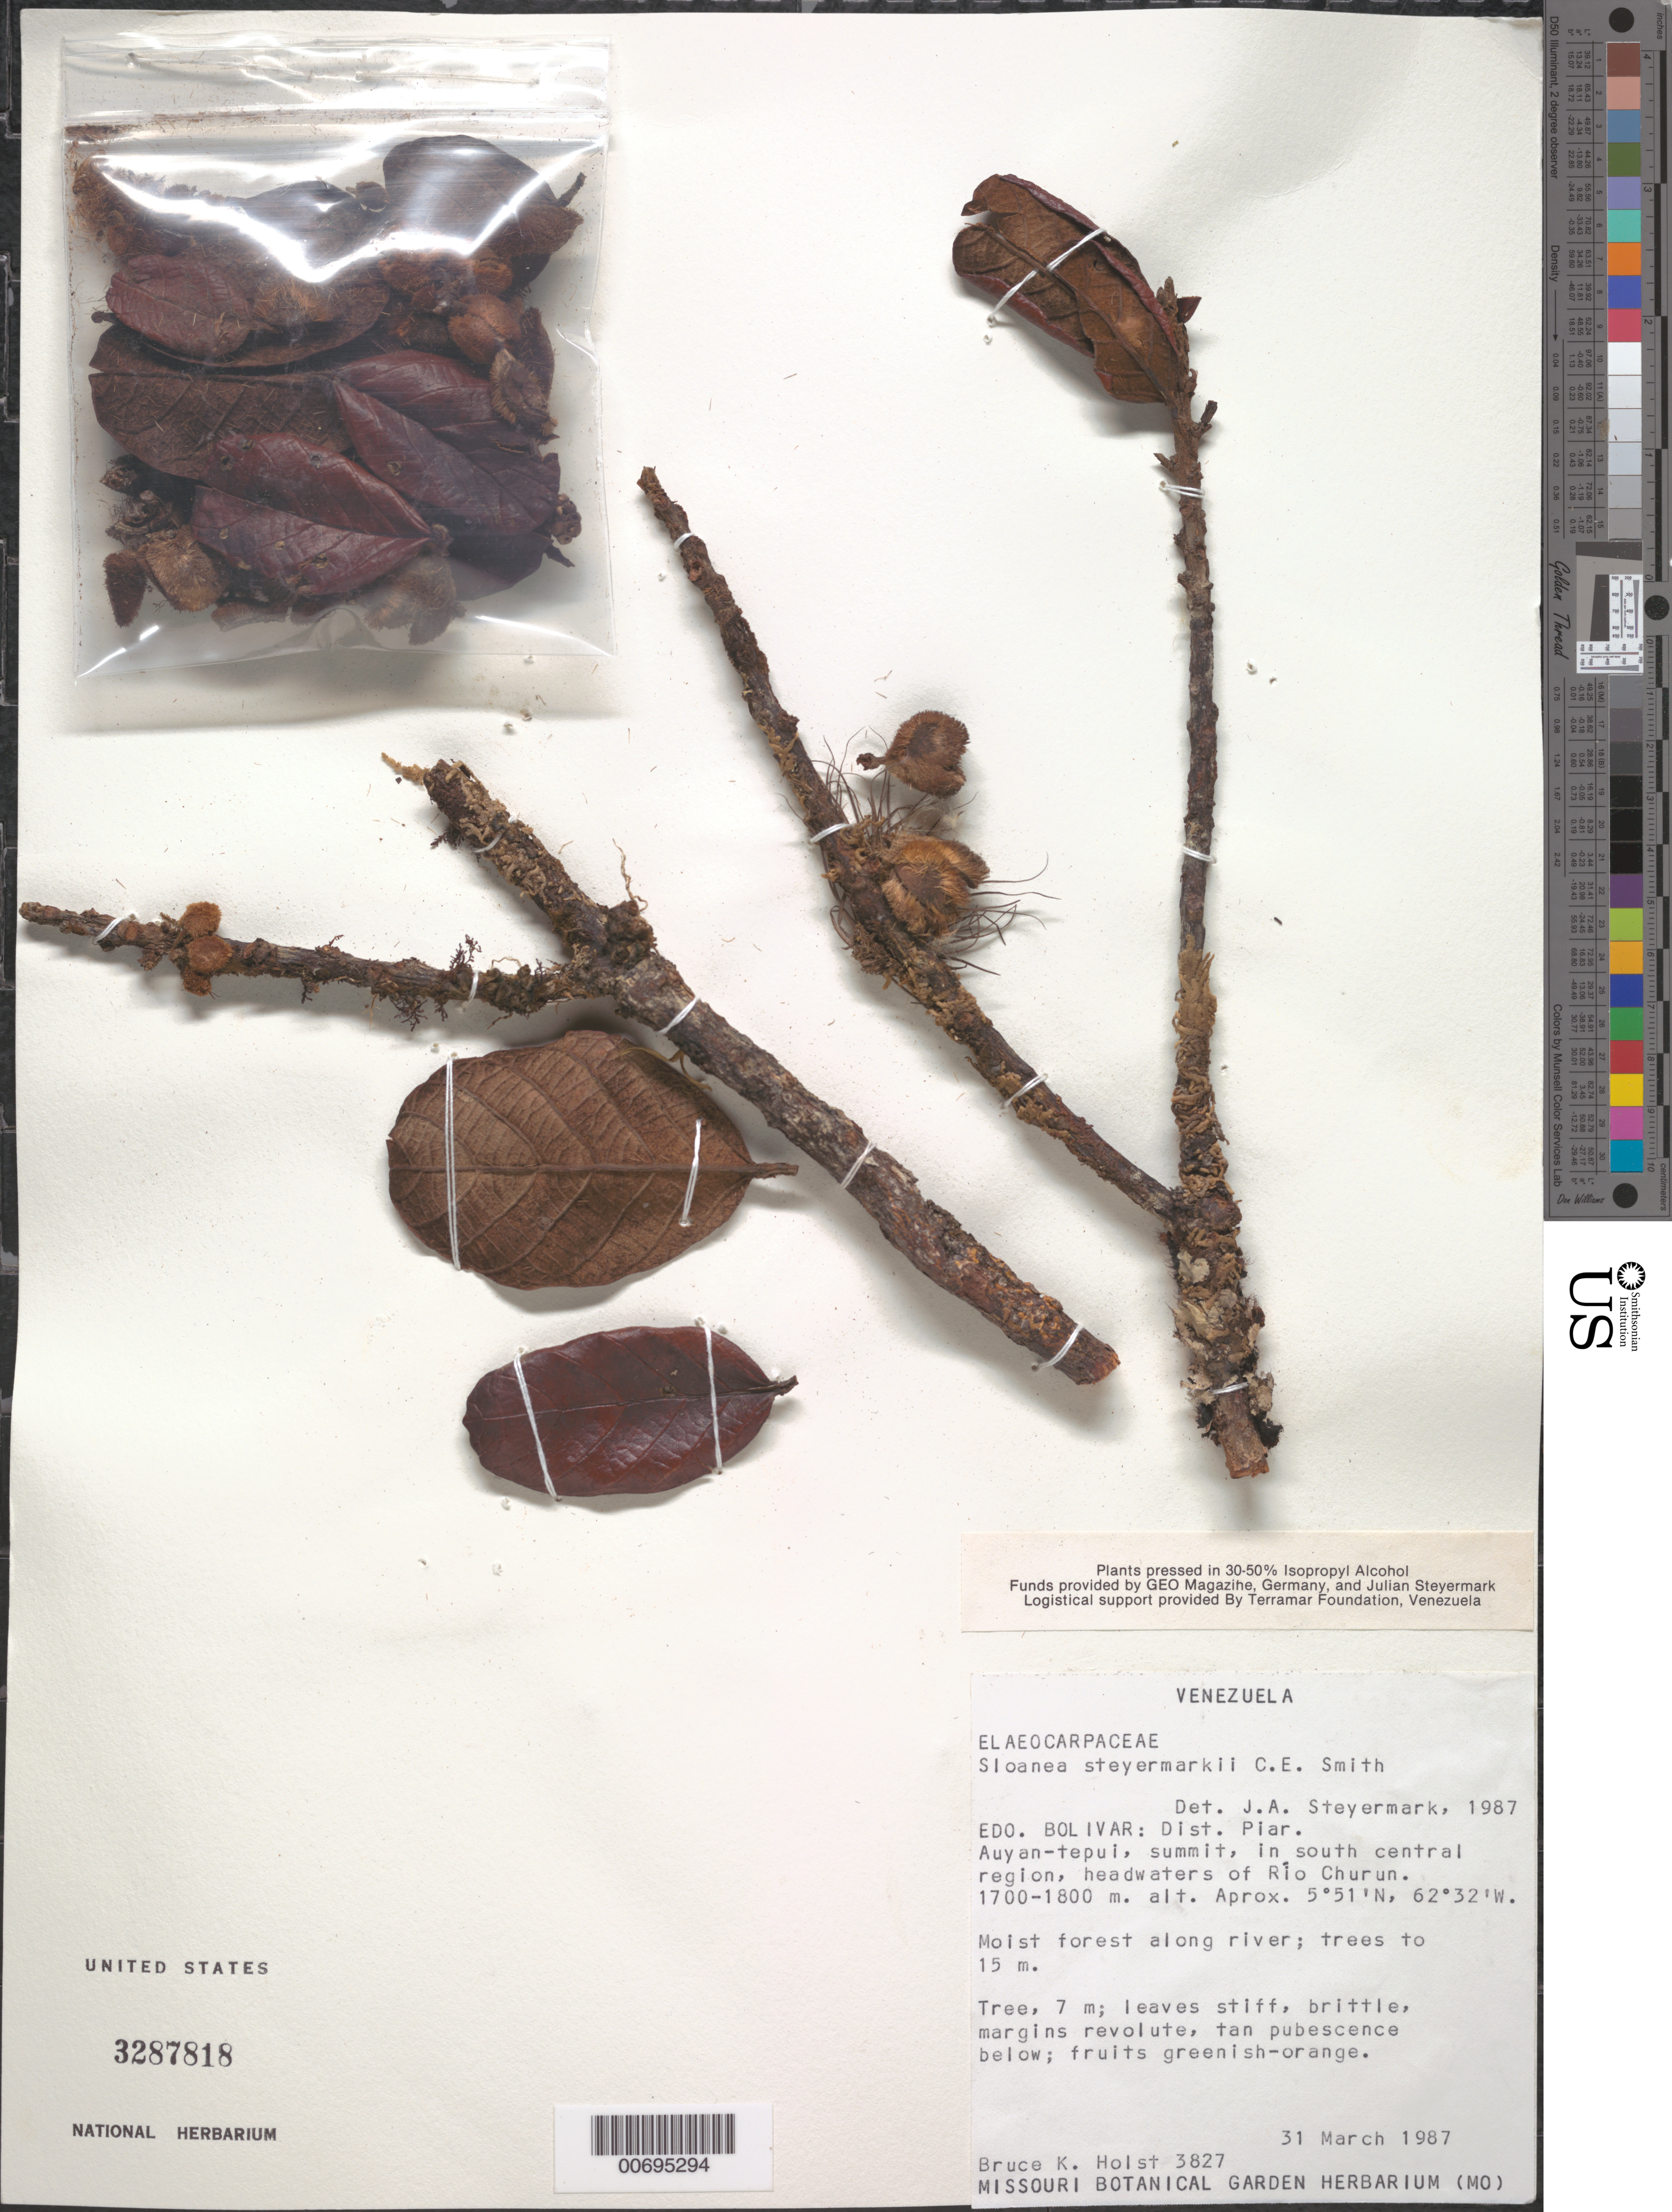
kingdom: Plantae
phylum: Tracheophyta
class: Magnoliopsida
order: Oxalidales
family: Elaeocarpaceae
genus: Sloanea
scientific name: Sloanea steyermarkii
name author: Earle Sm.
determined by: Steyermark, Julian A., (VEN)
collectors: B. Holst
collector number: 3827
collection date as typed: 31-Mar-87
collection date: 1987-03-31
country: Venezuela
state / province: Bolívar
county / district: Piar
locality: Auyan-tepuí, summit, south-central region, headwaters of Río Churún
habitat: Moist forest along river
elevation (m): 1700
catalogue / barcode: US 3287818